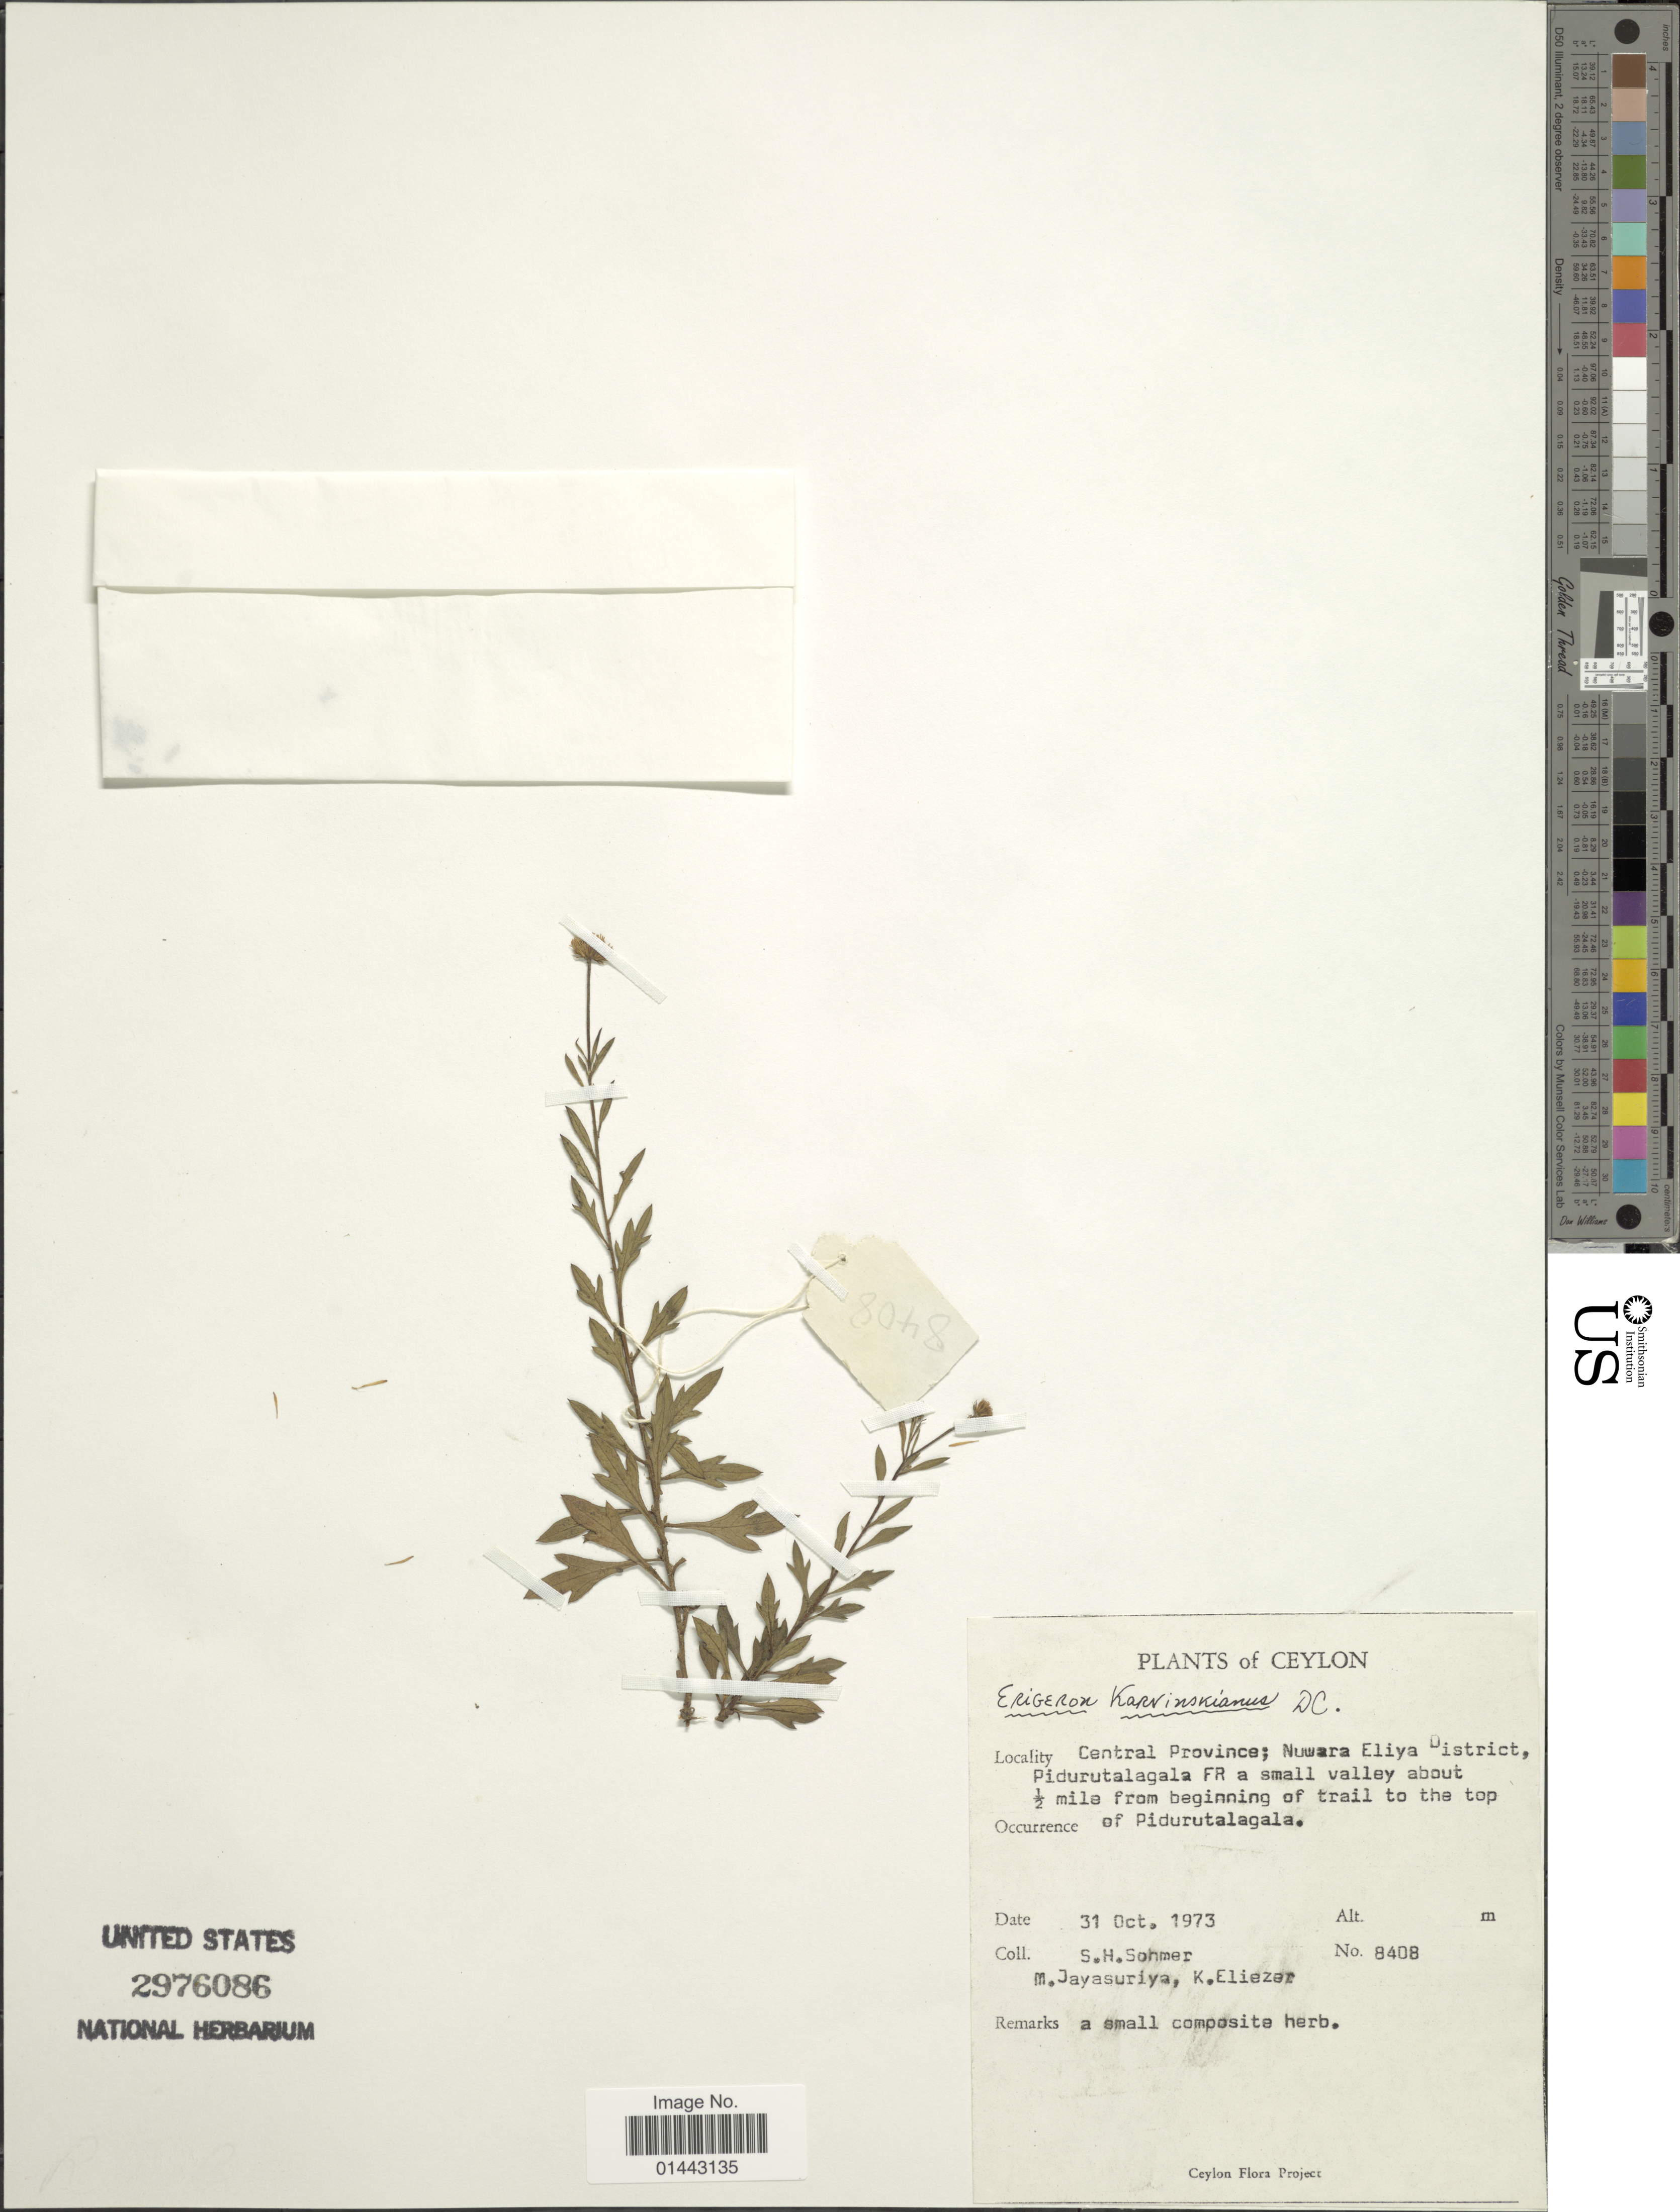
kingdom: Plantae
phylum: Tracheophyta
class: Magnoliopsida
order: Asterales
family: Asteraceae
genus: Erigeron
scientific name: Erigeron karvinskianus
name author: DC.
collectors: S. H. Sohmer, M. Jayasuriya & K. Eliezer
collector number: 8408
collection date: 1973-10-31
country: Sri Lanka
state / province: Central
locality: Ceylon, Nuwara Eliya District, Pidurutalagala FR a small valley about 1/2 mile from beginning of trail to the top of Pidurutalagala.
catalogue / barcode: US 2976086